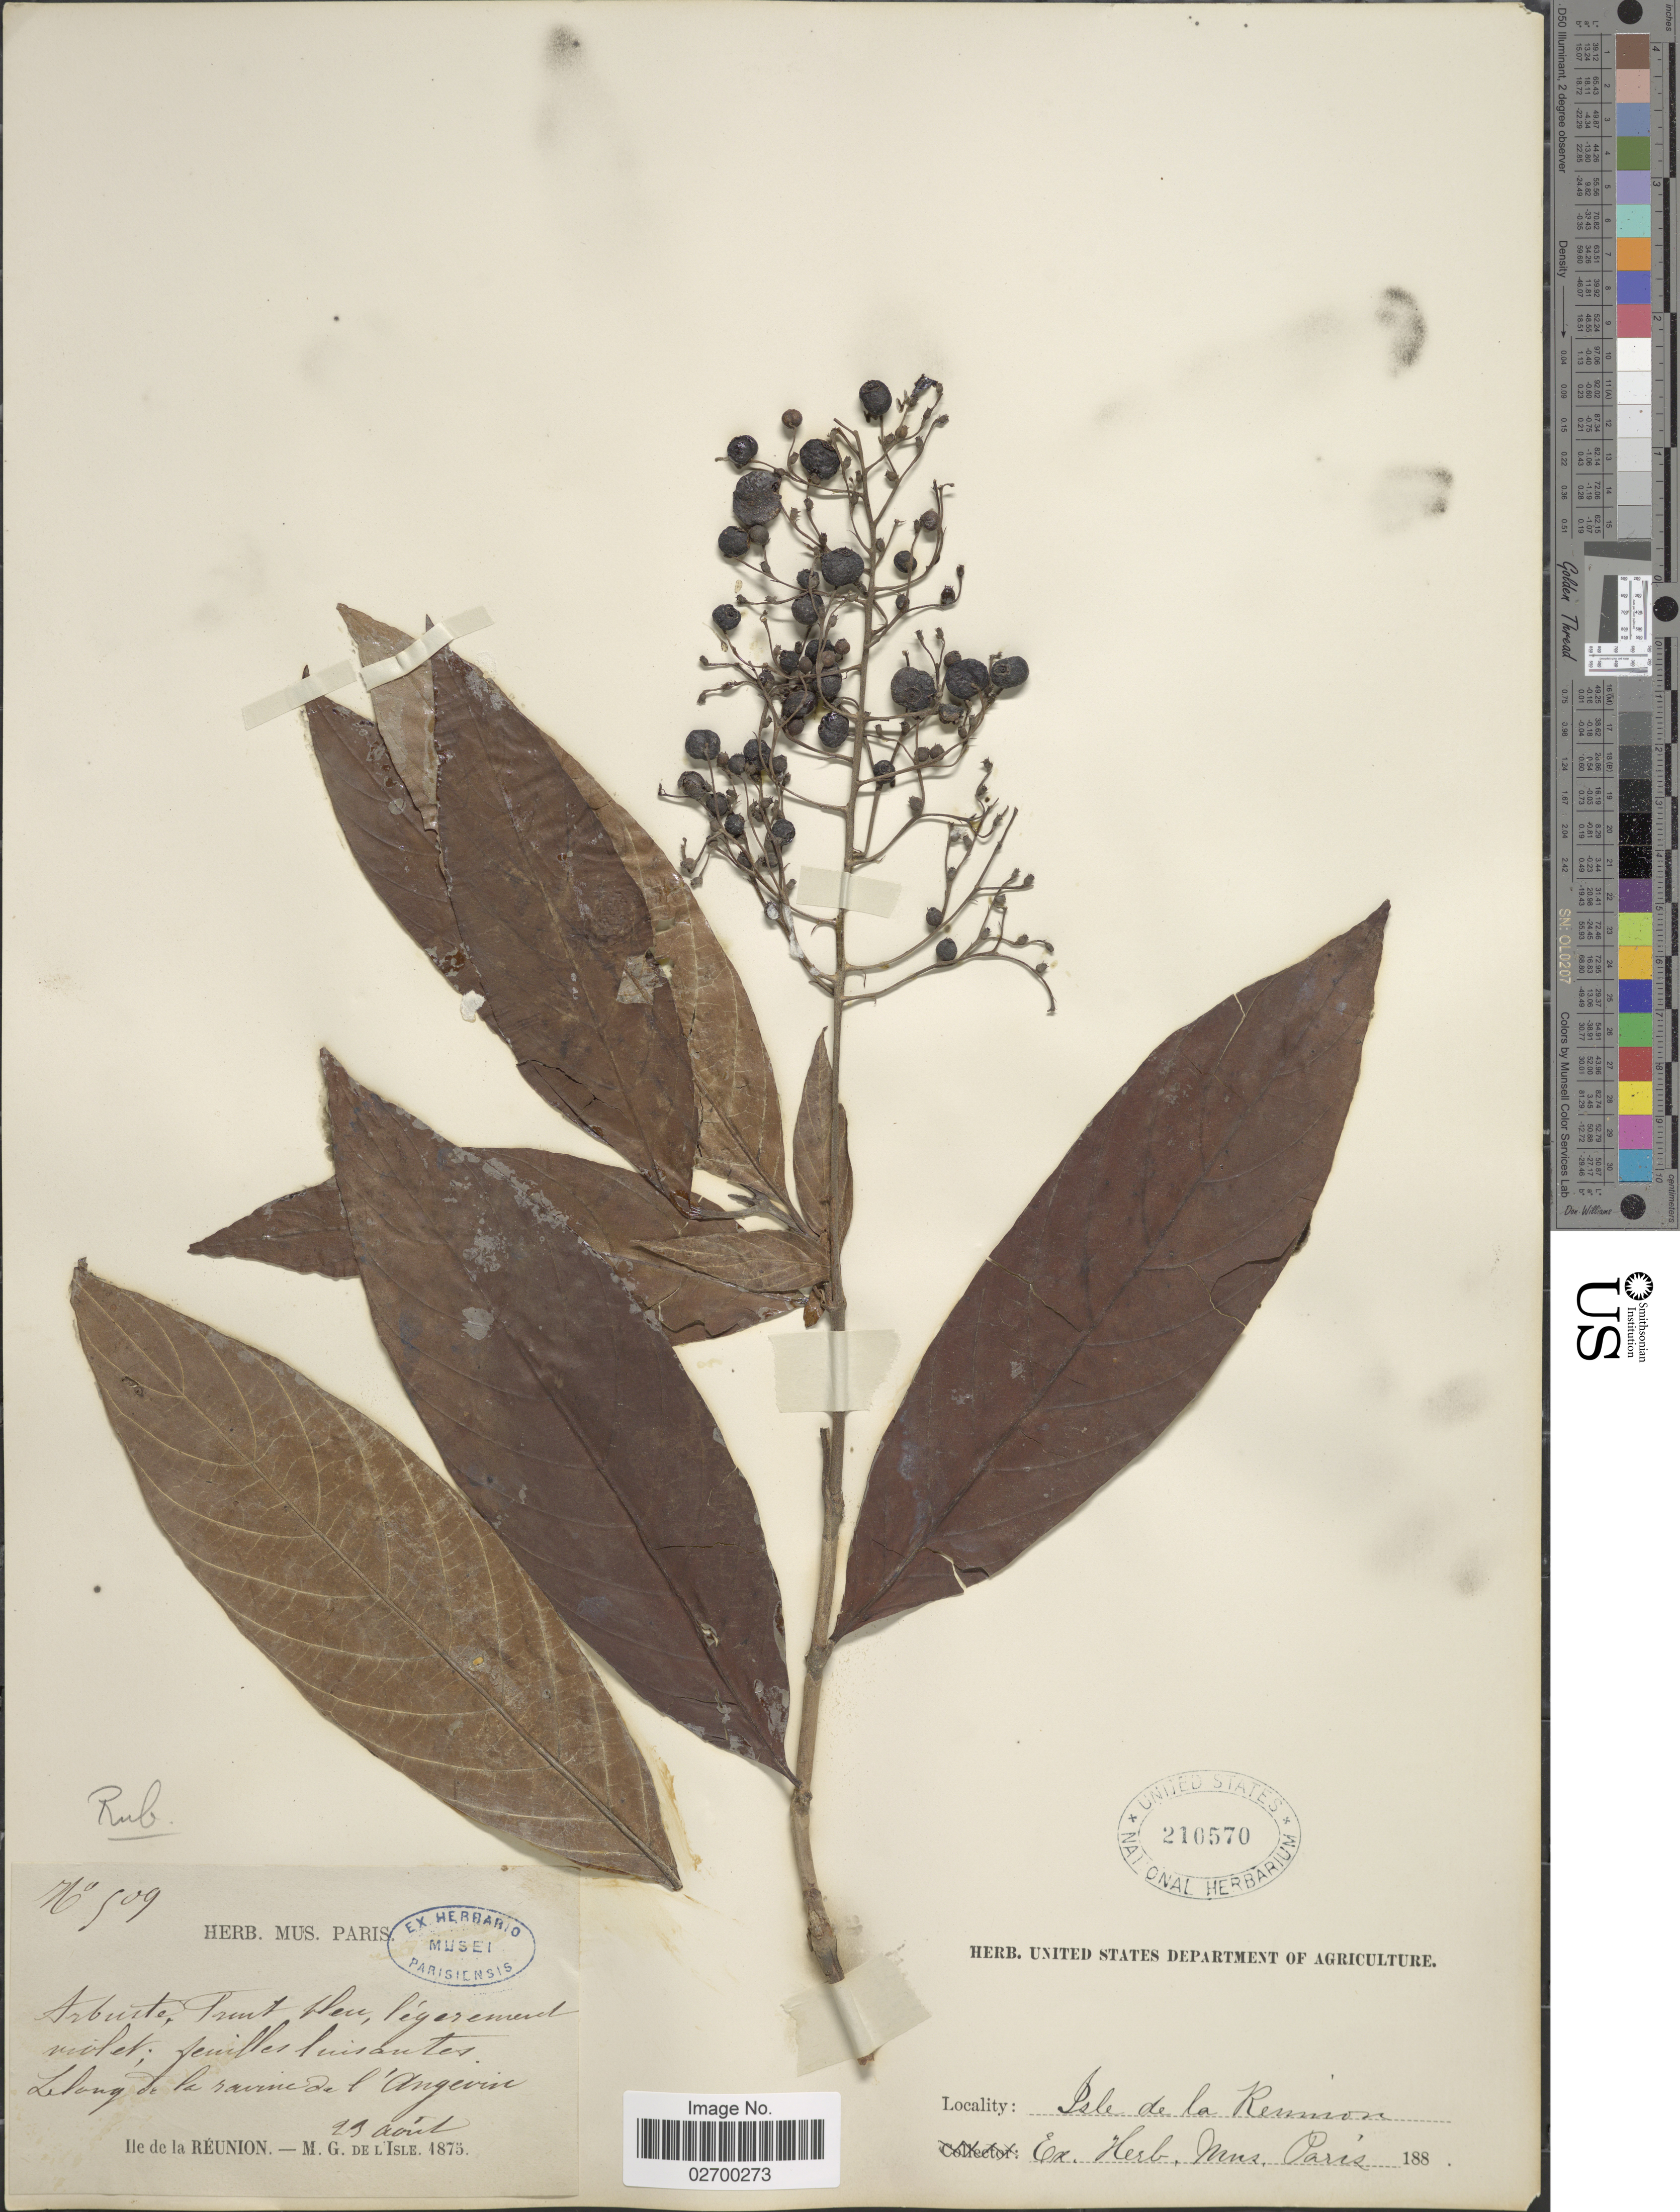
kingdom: Plantae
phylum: Tracheophyta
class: Magnoliopsida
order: Gentianales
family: Rubiaceae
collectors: M. L'Isle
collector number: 509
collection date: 1875-08-29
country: Reunion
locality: Lelong de la ravine de l'Angevin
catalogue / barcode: US 216570